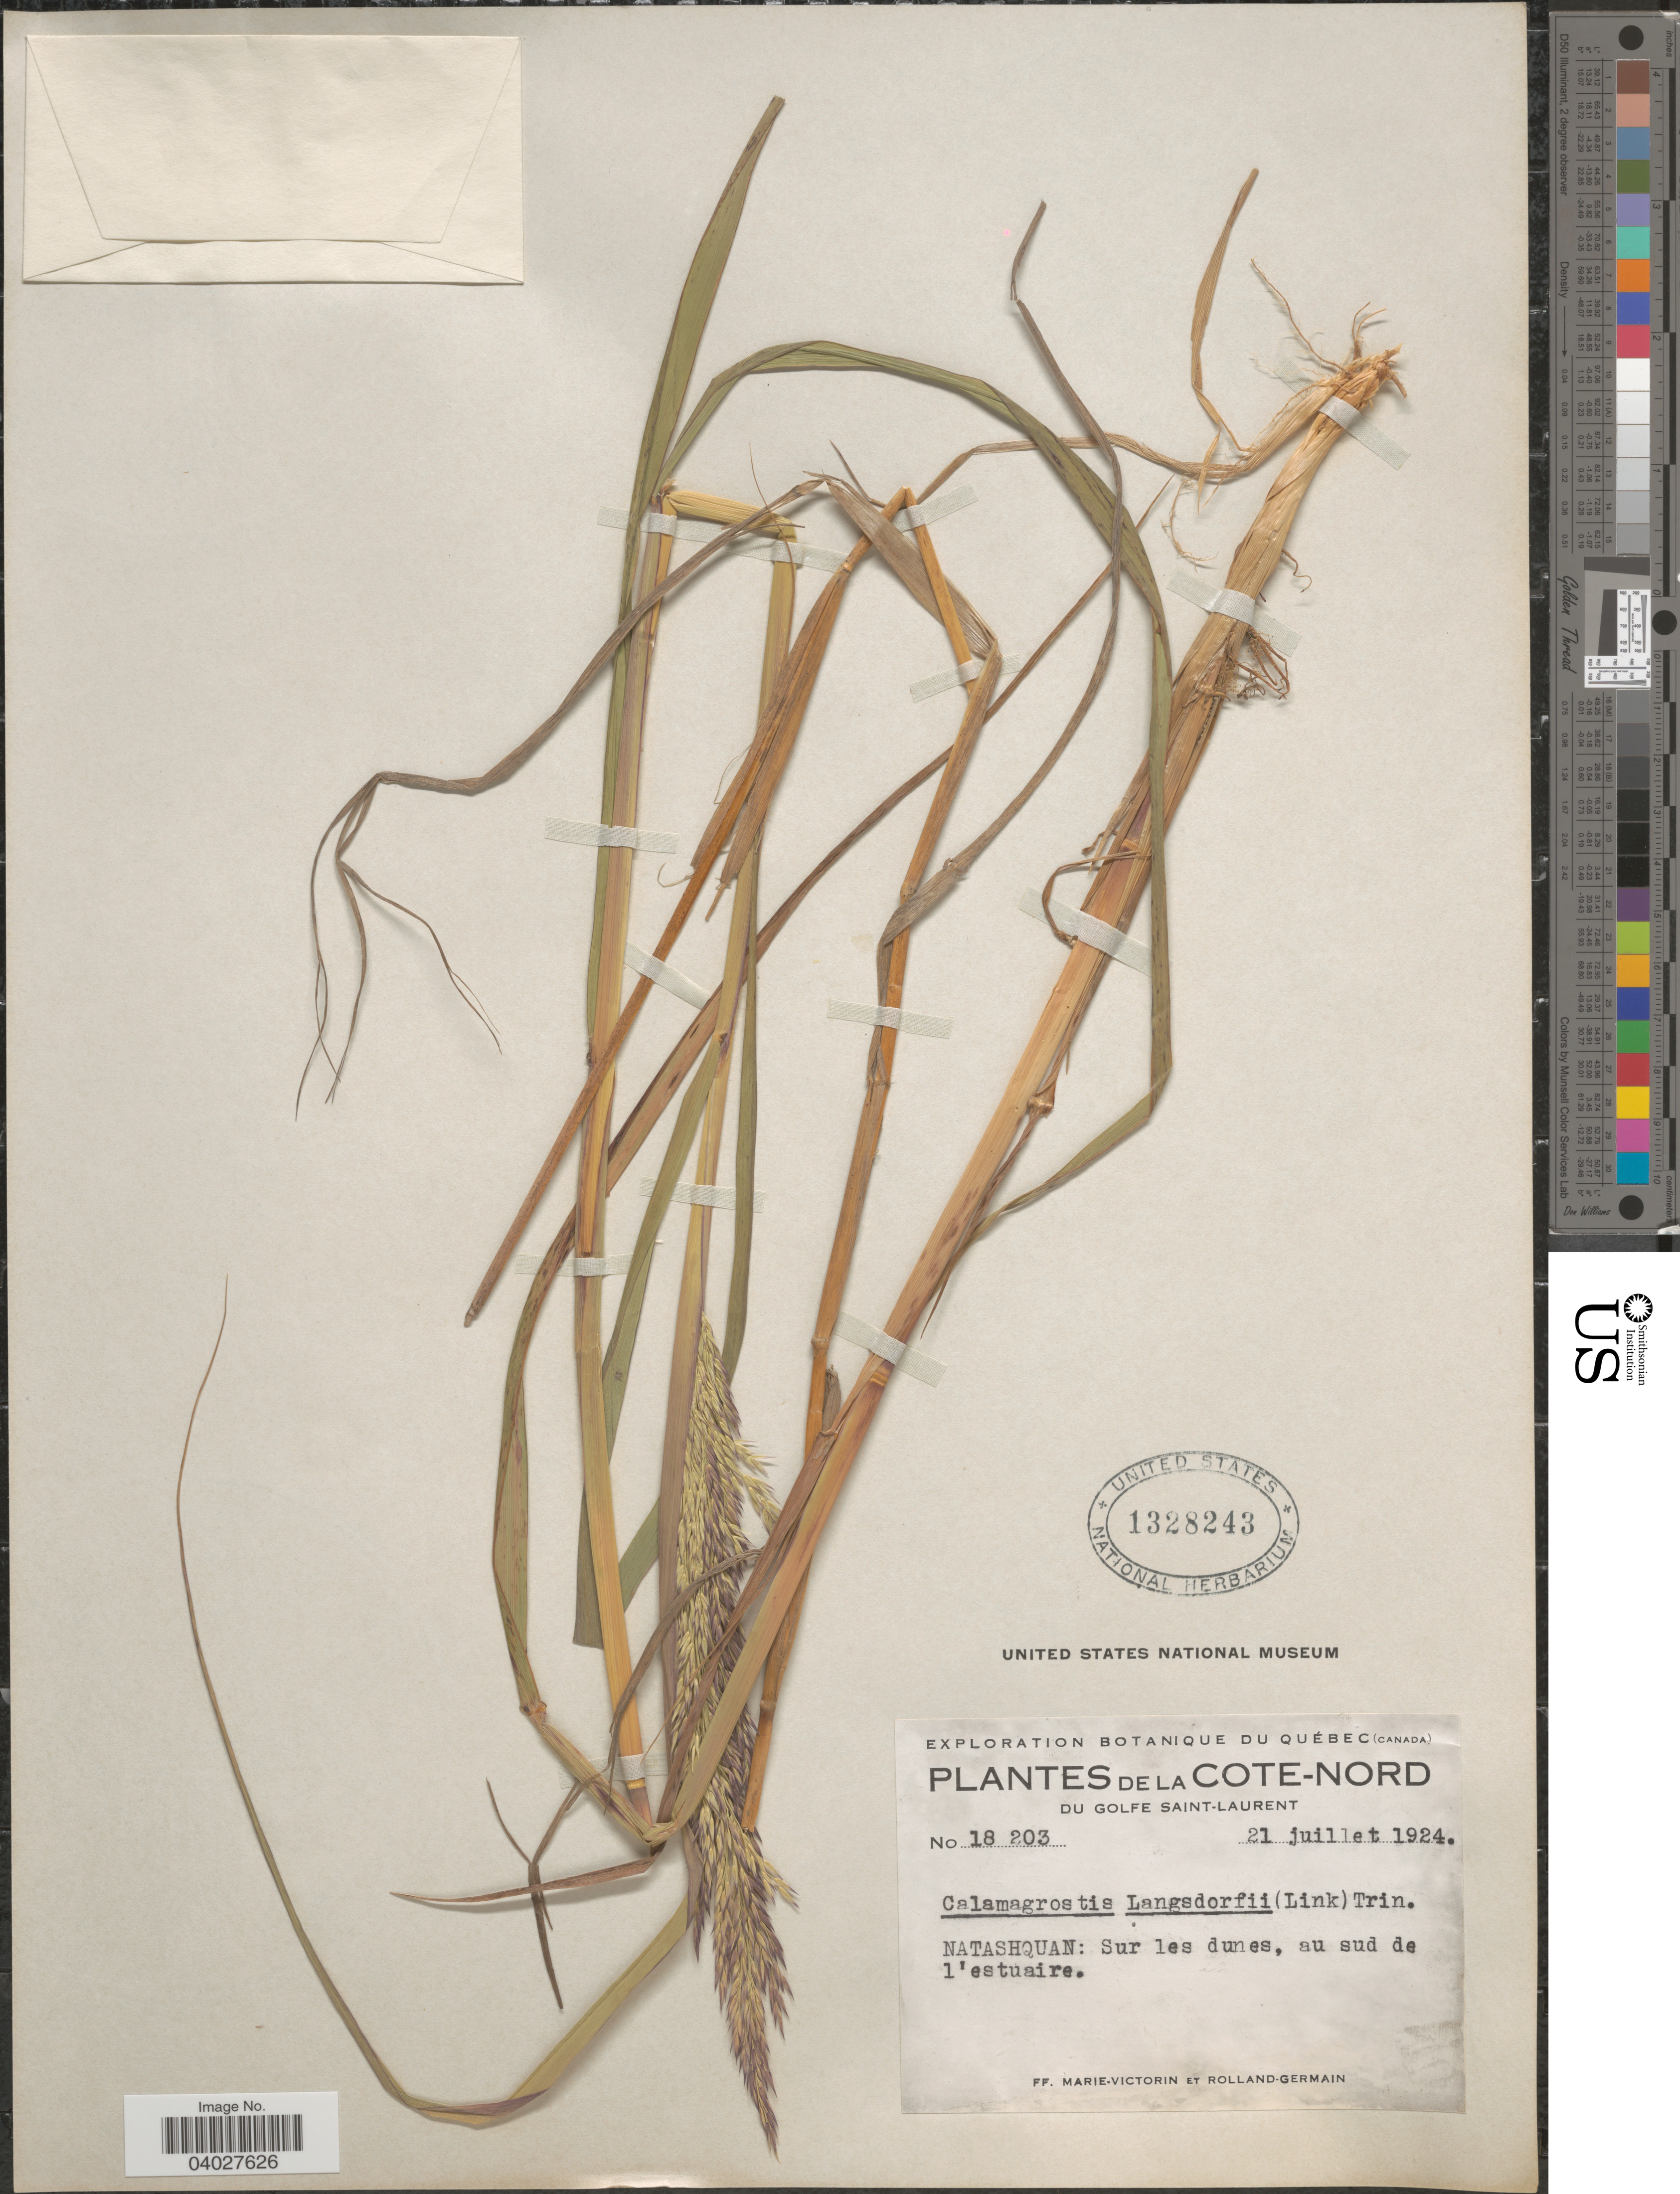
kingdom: Plantae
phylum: Tracheophyta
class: Liliopsida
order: Poales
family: Poaceae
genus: Calamagrostis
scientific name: Calamagrostis canadensis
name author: (Michx.) P. Beauv.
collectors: F. Marie-Victorin & Rolland-Germain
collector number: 18203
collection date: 1924-07-21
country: Canada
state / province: Quebec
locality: La Cote-Nord. Du Golfe Saint-Laurent. Natashquan: Sur les dunes, au sud d l'estuaire.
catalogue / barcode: US 1328243